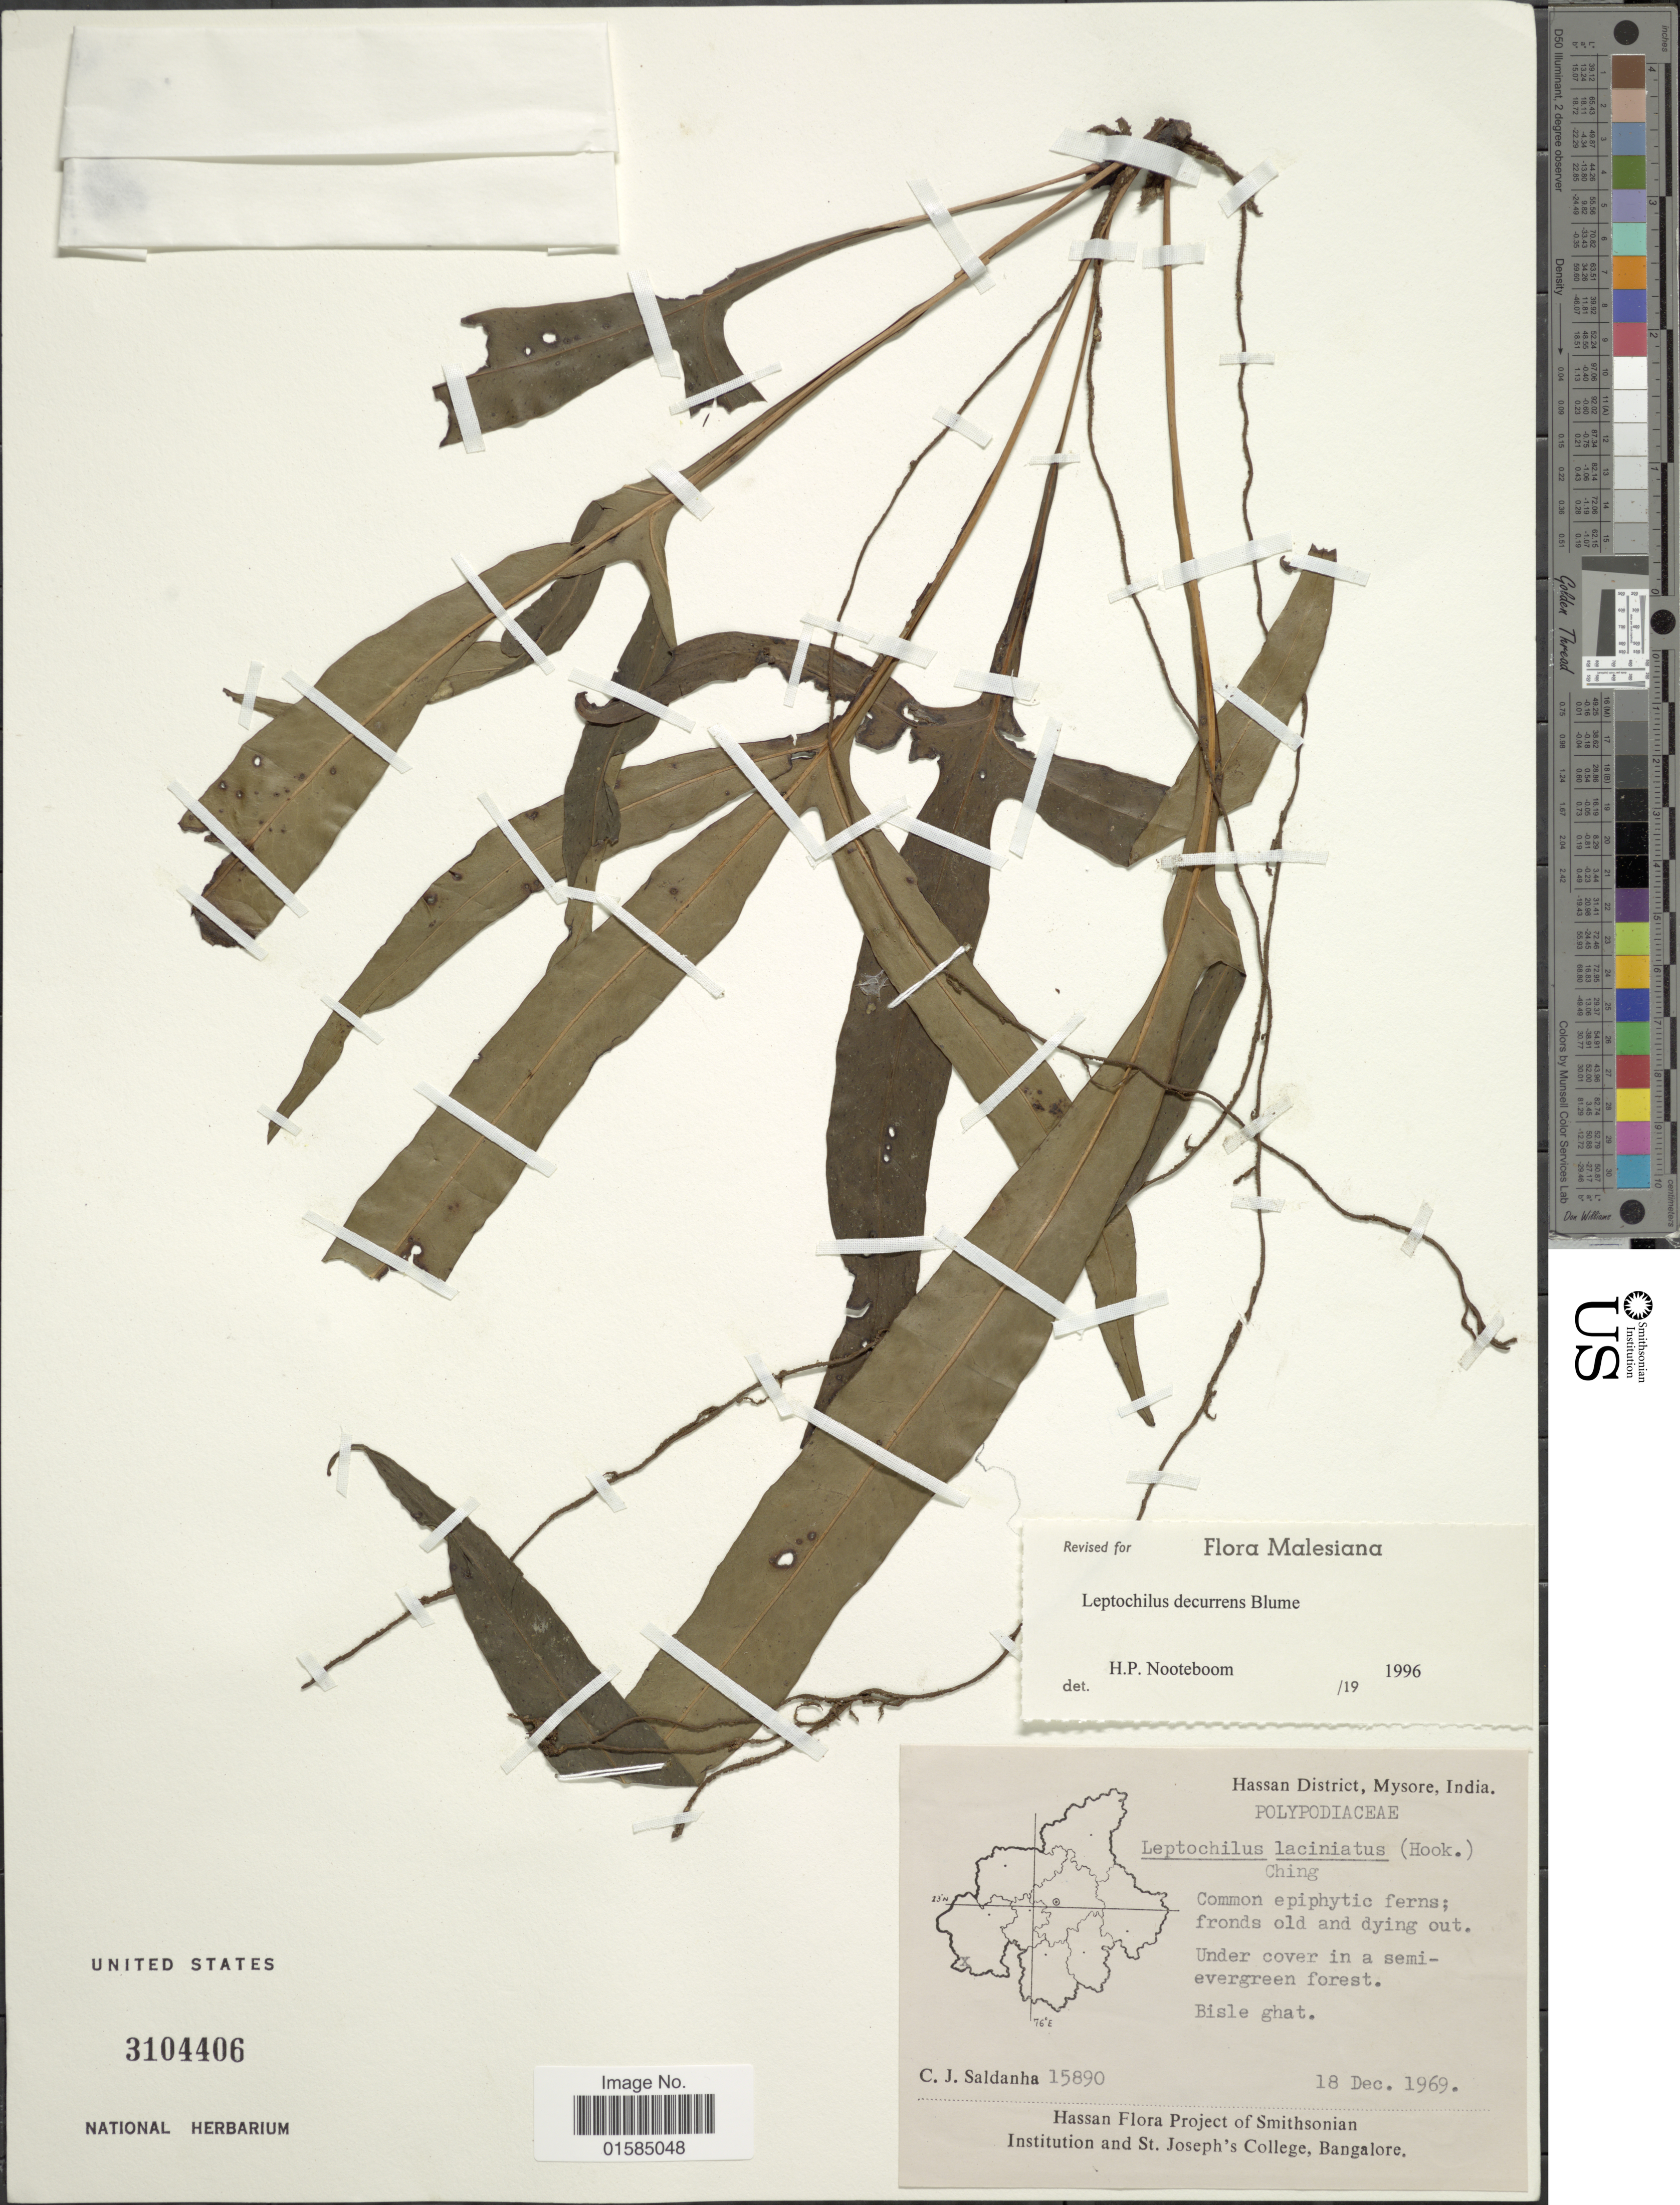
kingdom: Plantae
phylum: Tracheophyta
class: Polypodiopsida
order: Polypodiales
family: Polypodiaceae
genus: Leptochilus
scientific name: Leptochilus decurrens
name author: Blume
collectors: C. J. Saldanha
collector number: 15890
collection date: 1969-12-18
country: India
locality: Hassan District, Mysore, India, Bisle ghat.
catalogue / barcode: US 3104406